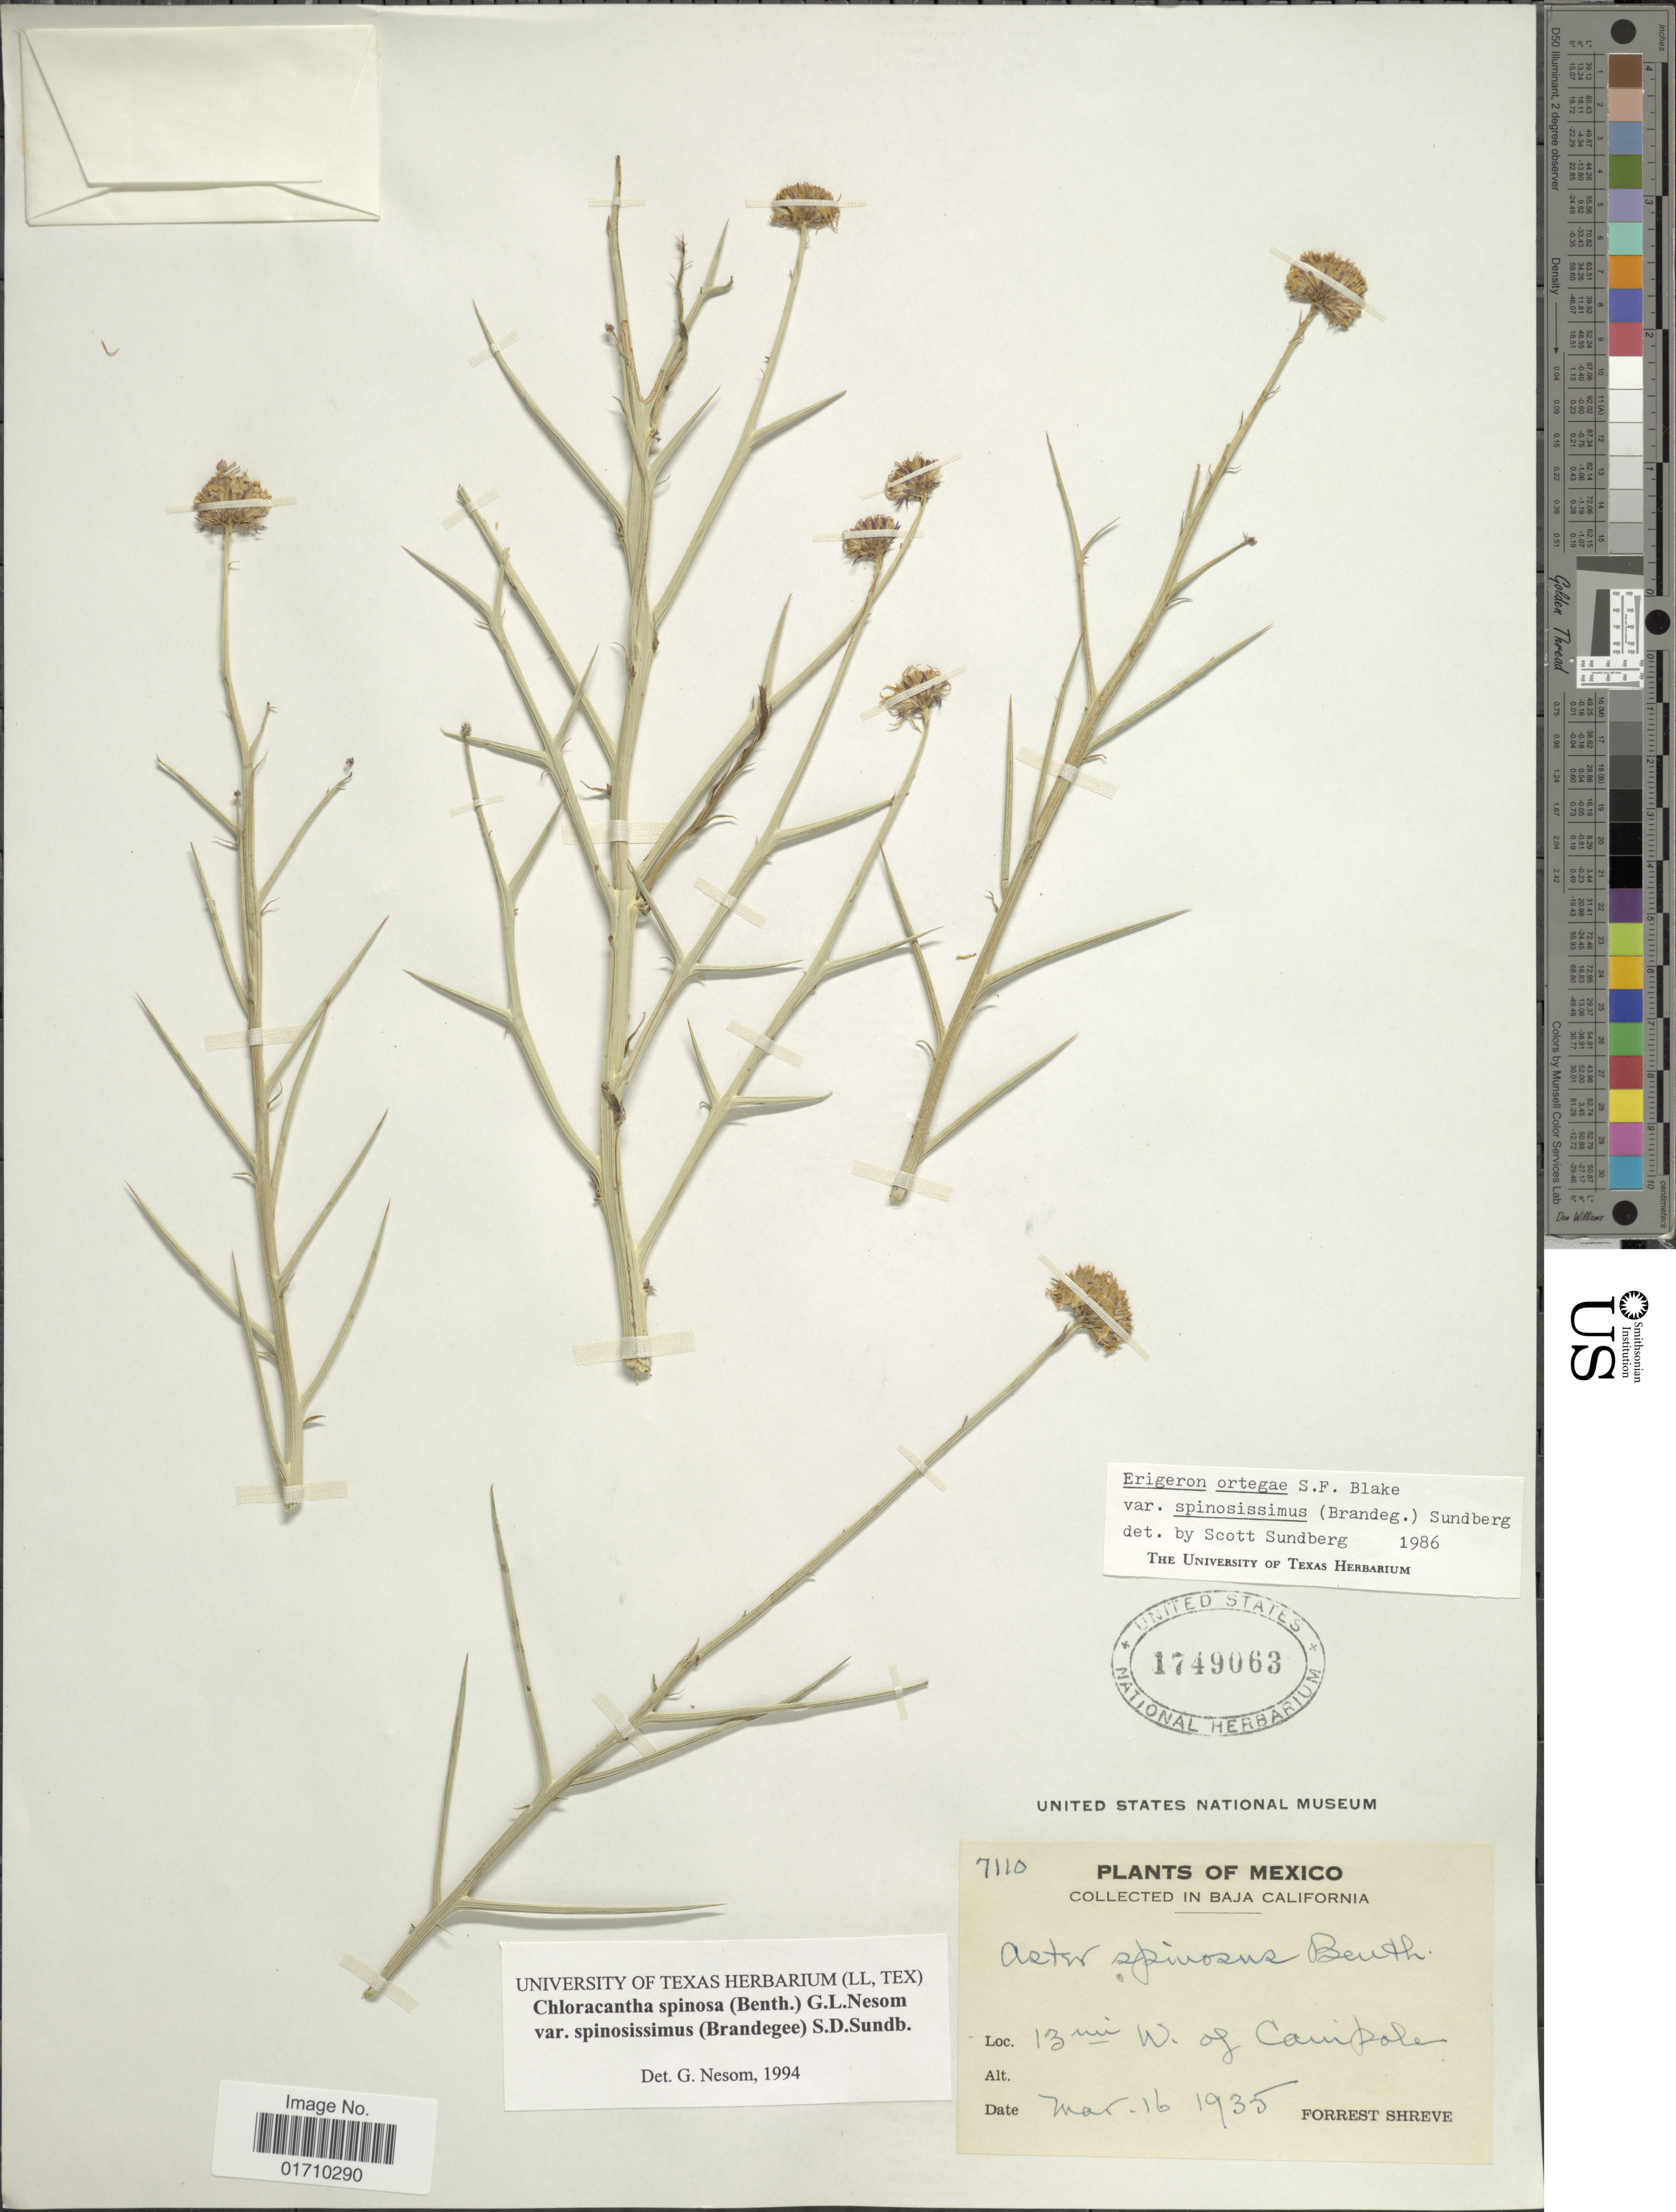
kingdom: Plantae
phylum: Tracheophyta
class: Magnoliopsida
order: Asterales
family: Asteraceae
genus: Chloracantha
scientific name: Chloracantha spinosa var. spinosissima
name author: (Brandegee) S.D. Sundb.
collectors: F. Shreve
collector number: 7110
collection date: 1935-03-16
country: Mexico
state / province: Baja California Sur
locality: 13mi W of Canipole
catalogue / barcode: US 1749063